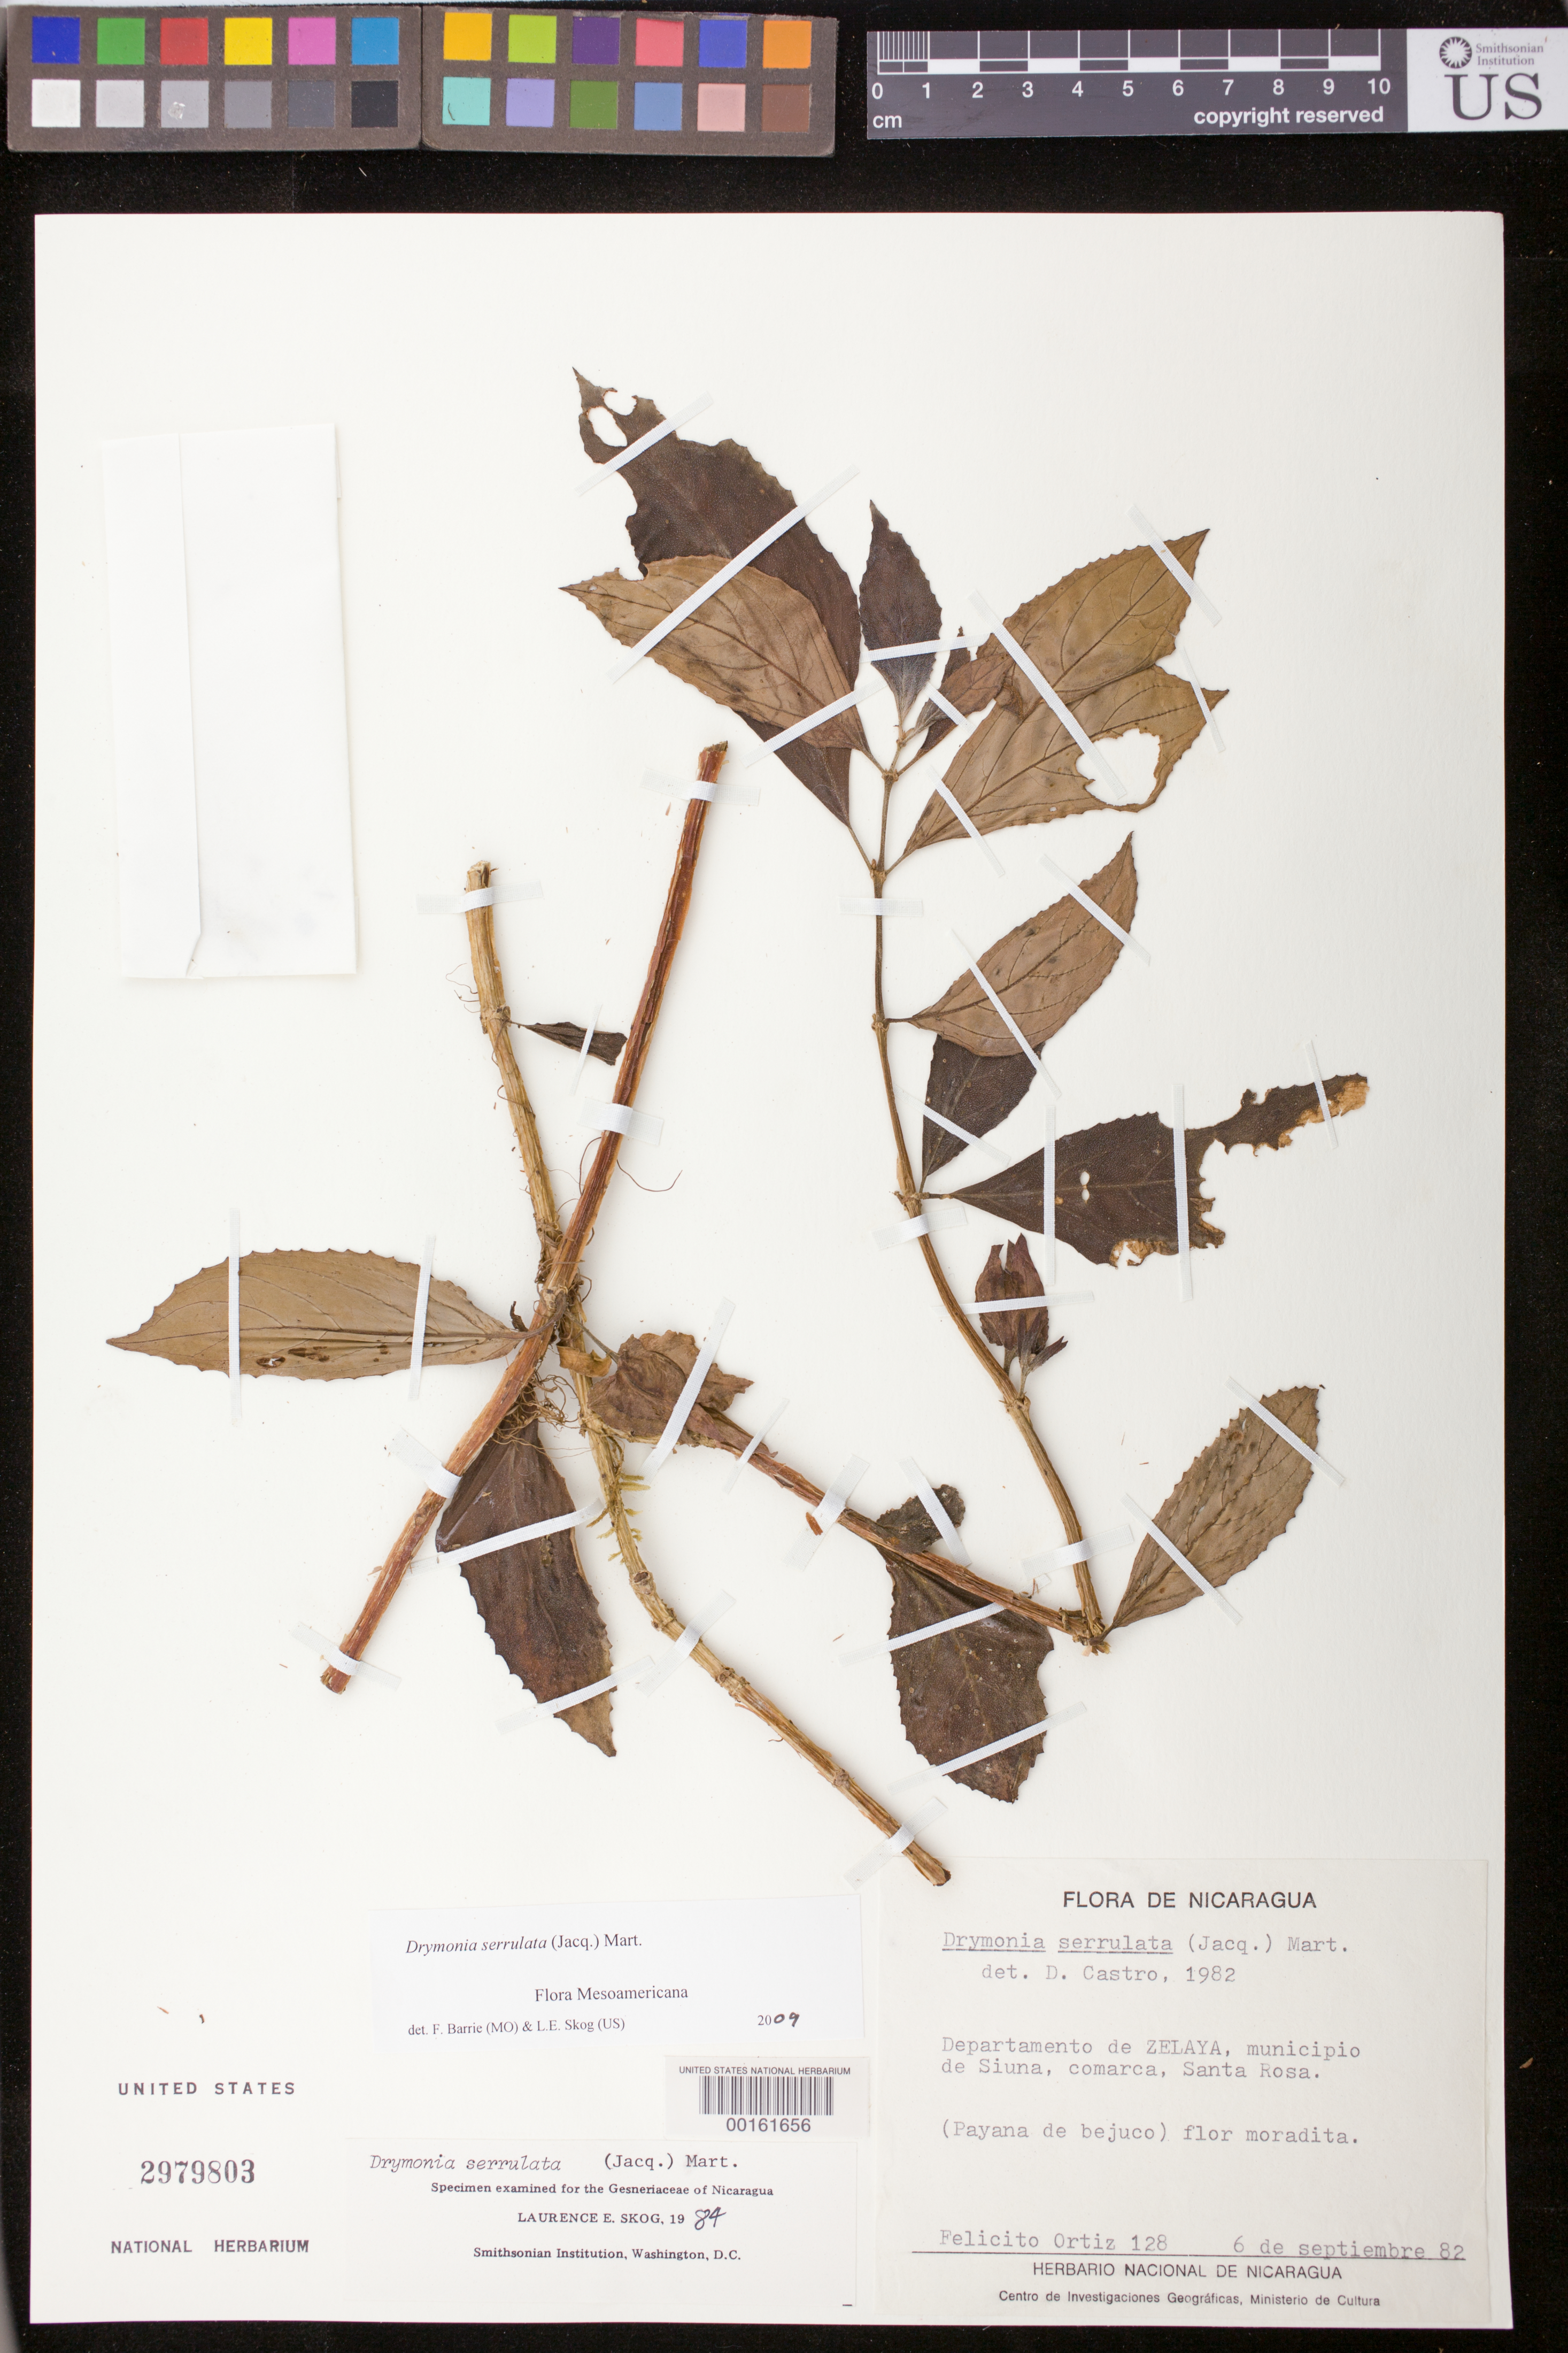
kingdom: Plantae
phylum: Tracheophyta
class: Magnoliopsida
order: Lamiales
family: Gesneriaceae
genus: Drymonia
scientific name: Drymonia serrulata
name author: (Jacq.) Mart.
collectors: F. Ortiz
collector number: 128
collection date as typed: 06 Sep 1982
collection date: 1982-09-06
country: Nicaragua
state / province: Atlántico Norte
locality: Municipality of Siuna, District, Santa Rosa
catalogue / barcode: US 2979803